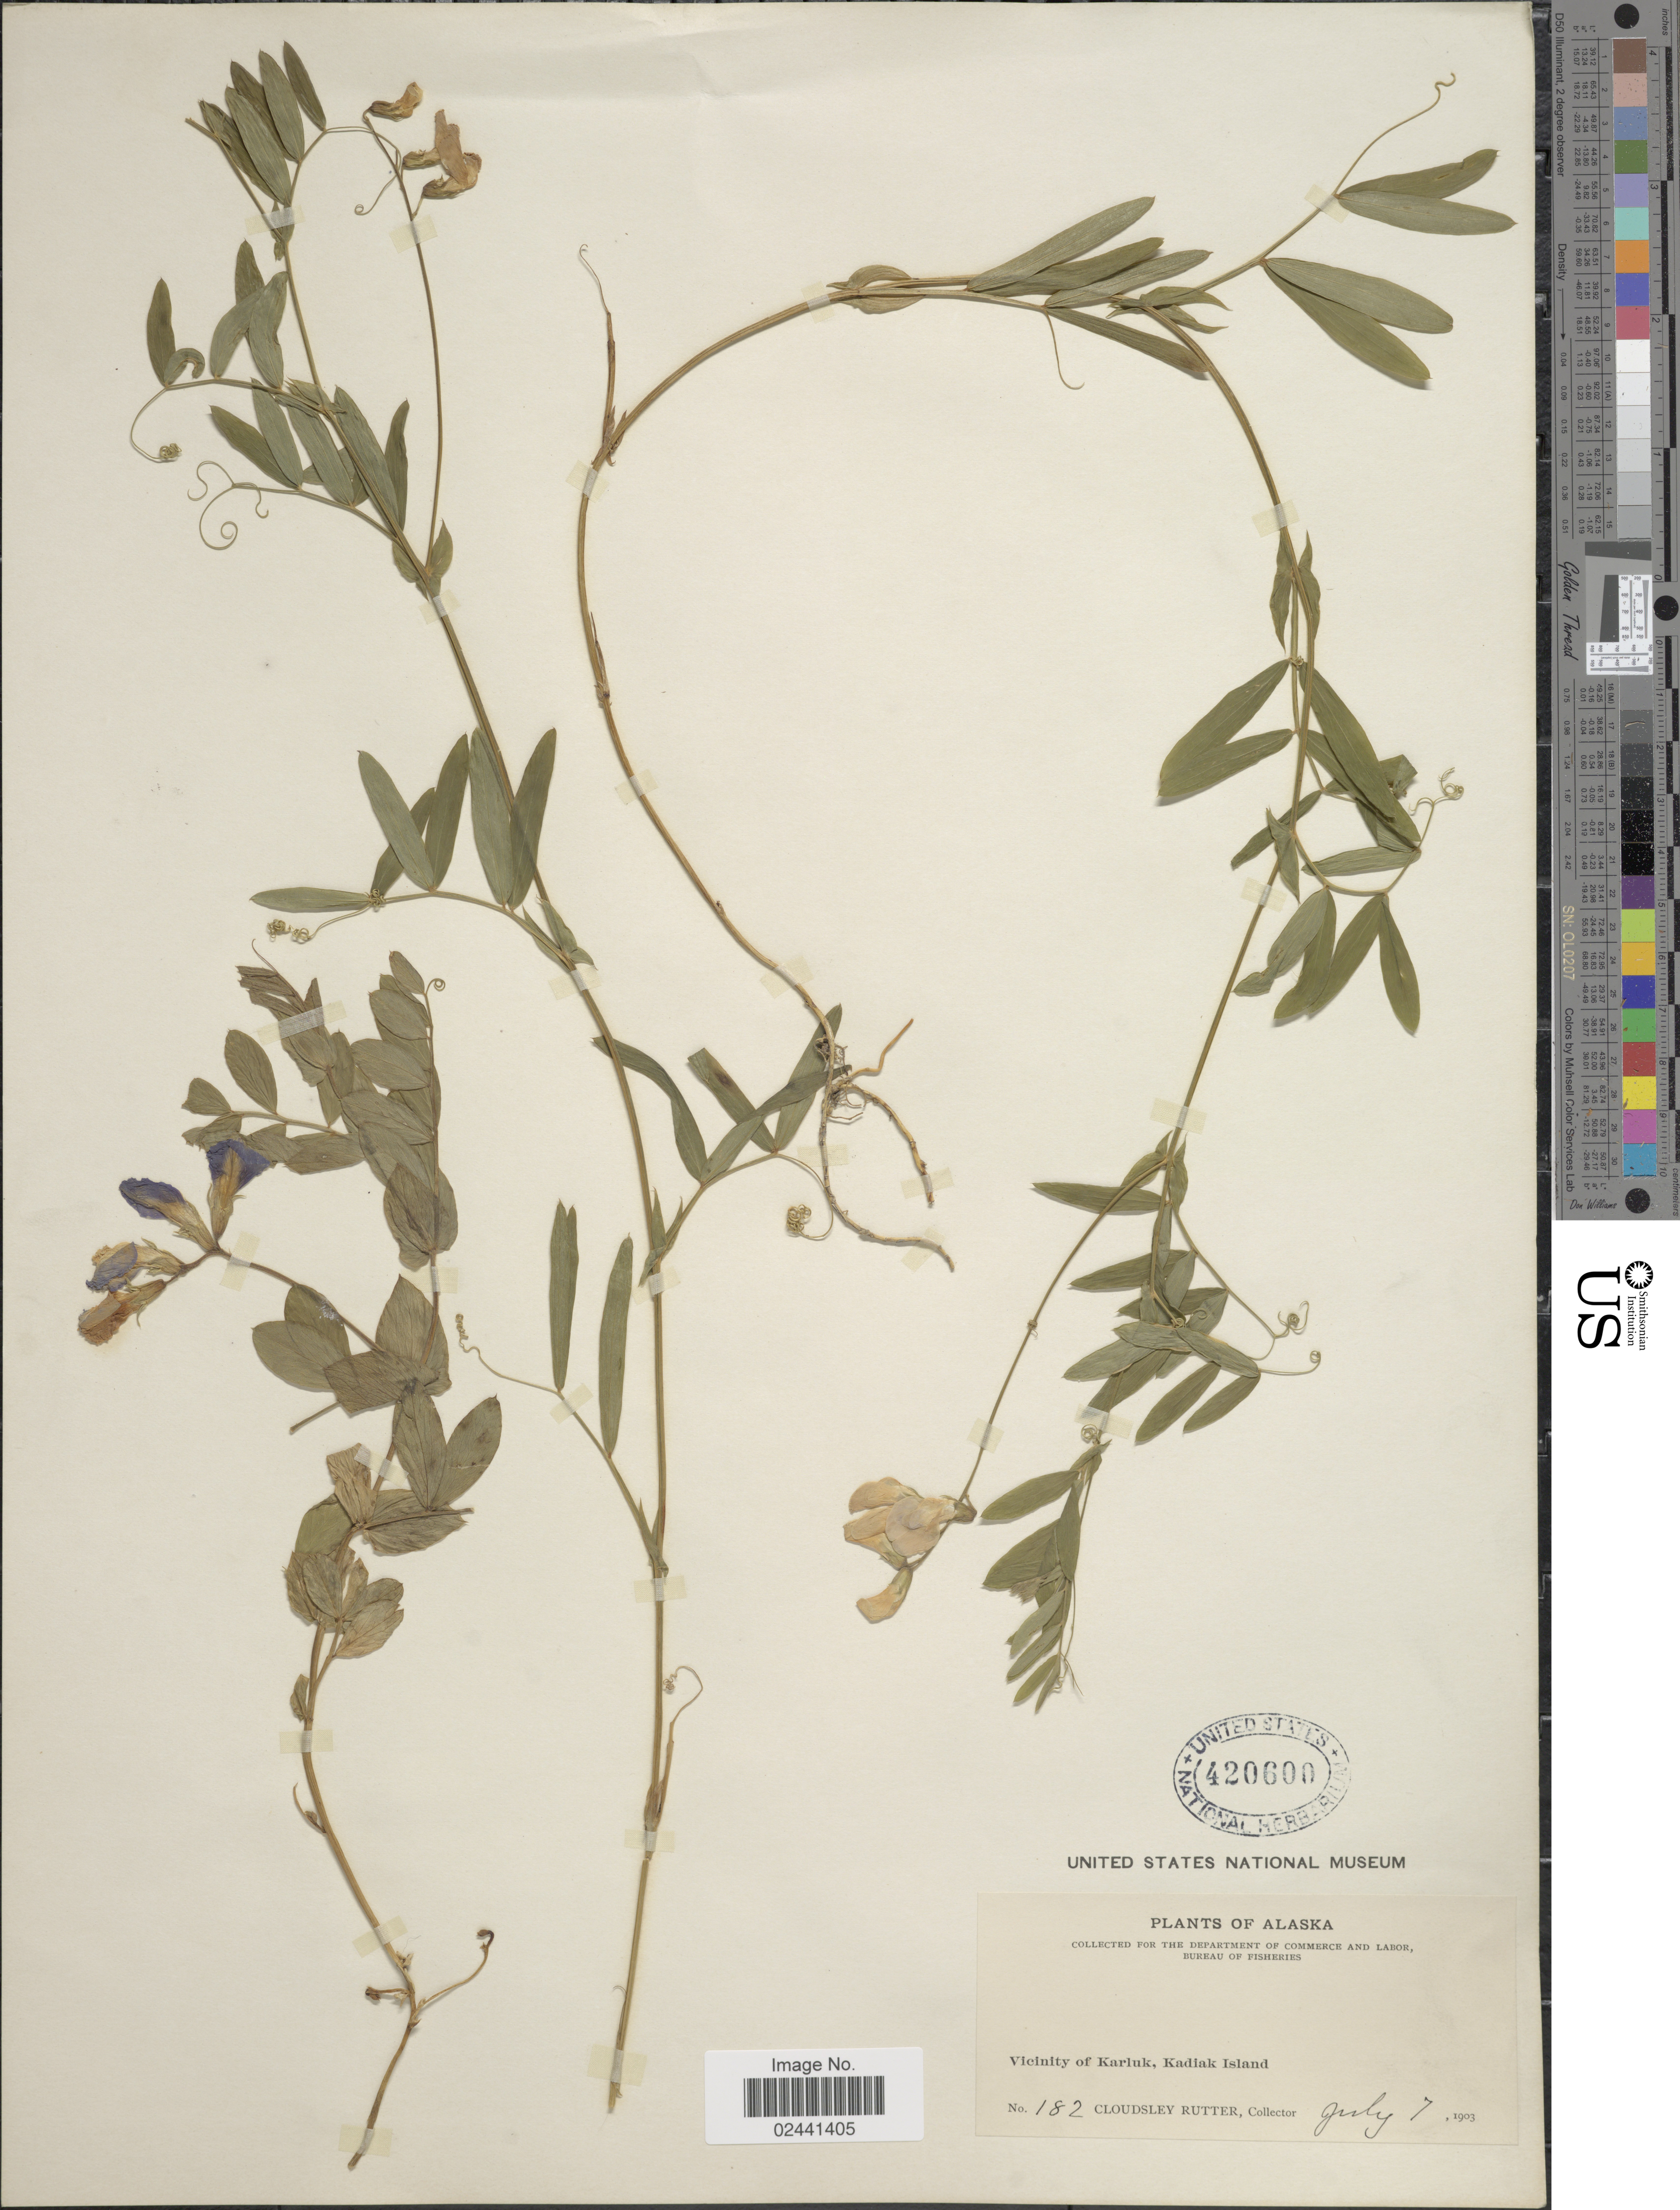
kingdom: Plantae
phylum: Tracheophyta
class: Magnoliopsida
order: Fabales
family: Fabaceae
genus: Lathyrus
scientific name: Lathyrus palustris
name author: L.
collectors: C. Rutter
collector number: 182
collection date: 1903-07-07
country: United States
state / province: Alaska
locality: Vicinity of Karluk, Kadiak Island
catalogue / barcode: US 420600